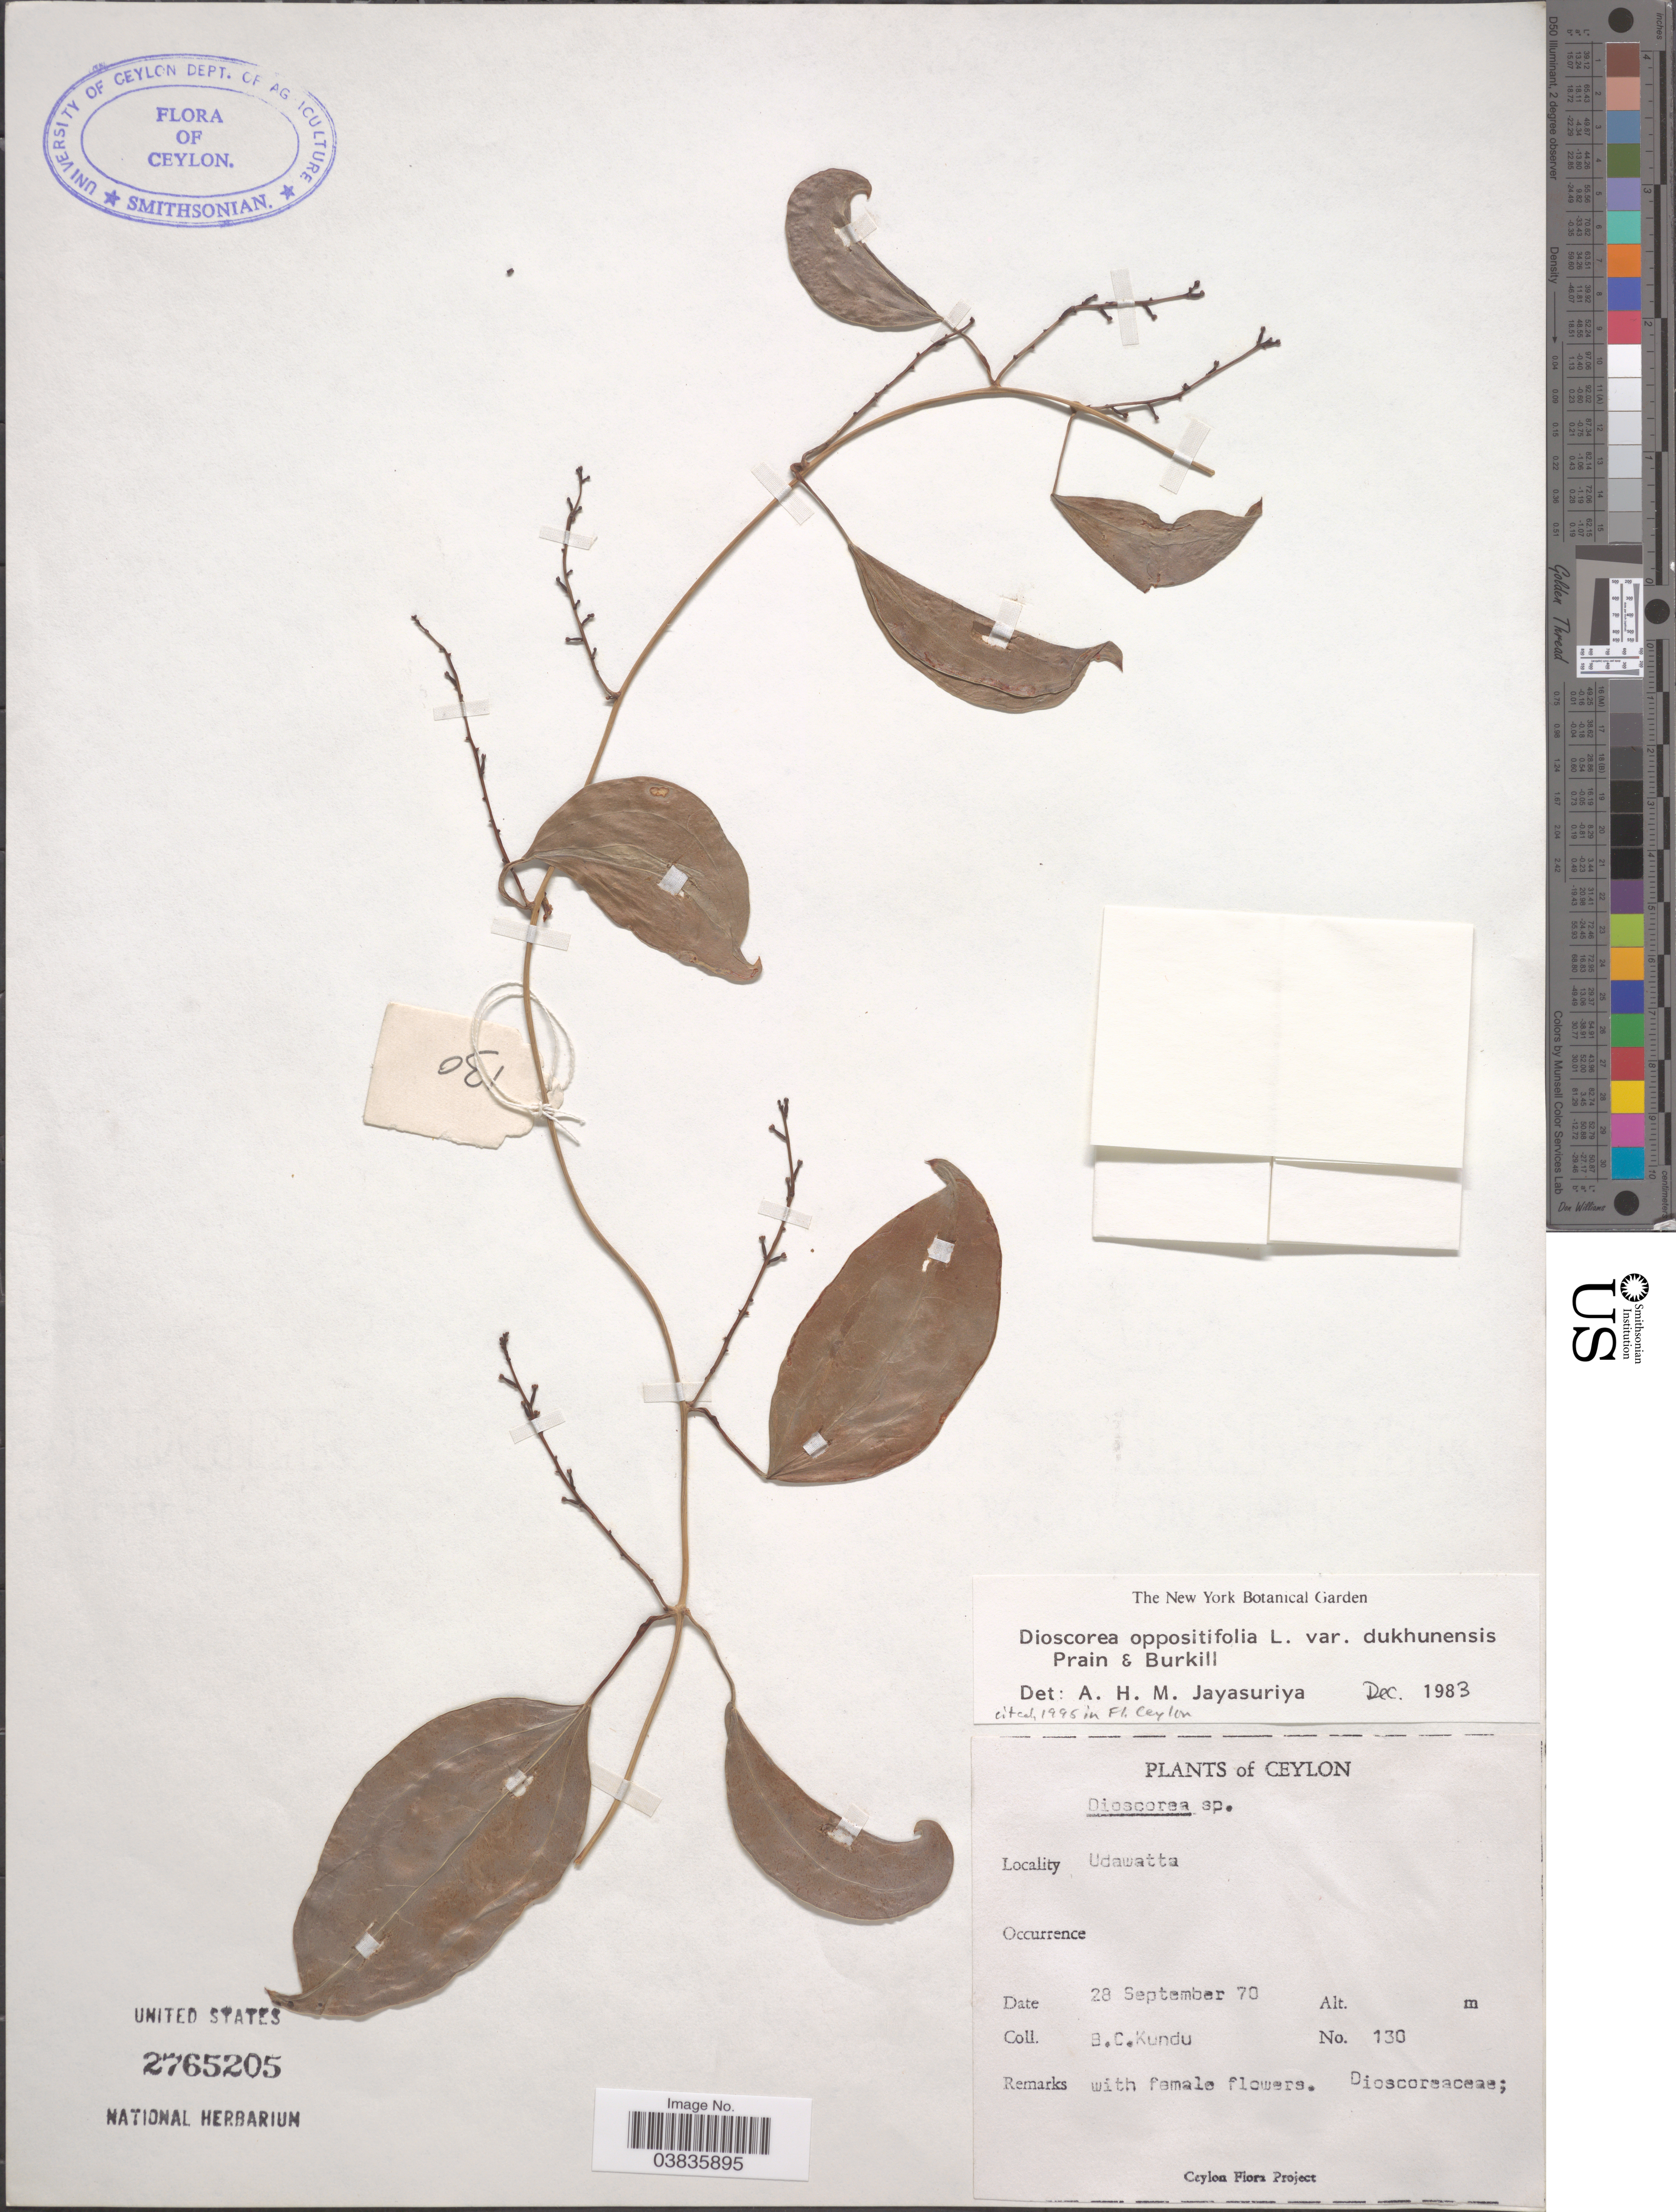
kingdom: Plantae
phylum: Tracheophyta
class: Liliopsida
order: Dioscoreales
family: Dioscoreaceae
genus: Dioscorea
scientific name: Dioscorea oppositifolia var. dukhunensis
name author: Prain & Burkill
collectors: B. C. Kundu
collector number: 130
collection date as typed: Transcribed d/m/y: 28/9/70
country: Sri Lanka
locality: Ceylon. Udawatta.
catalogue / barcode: US 2765205